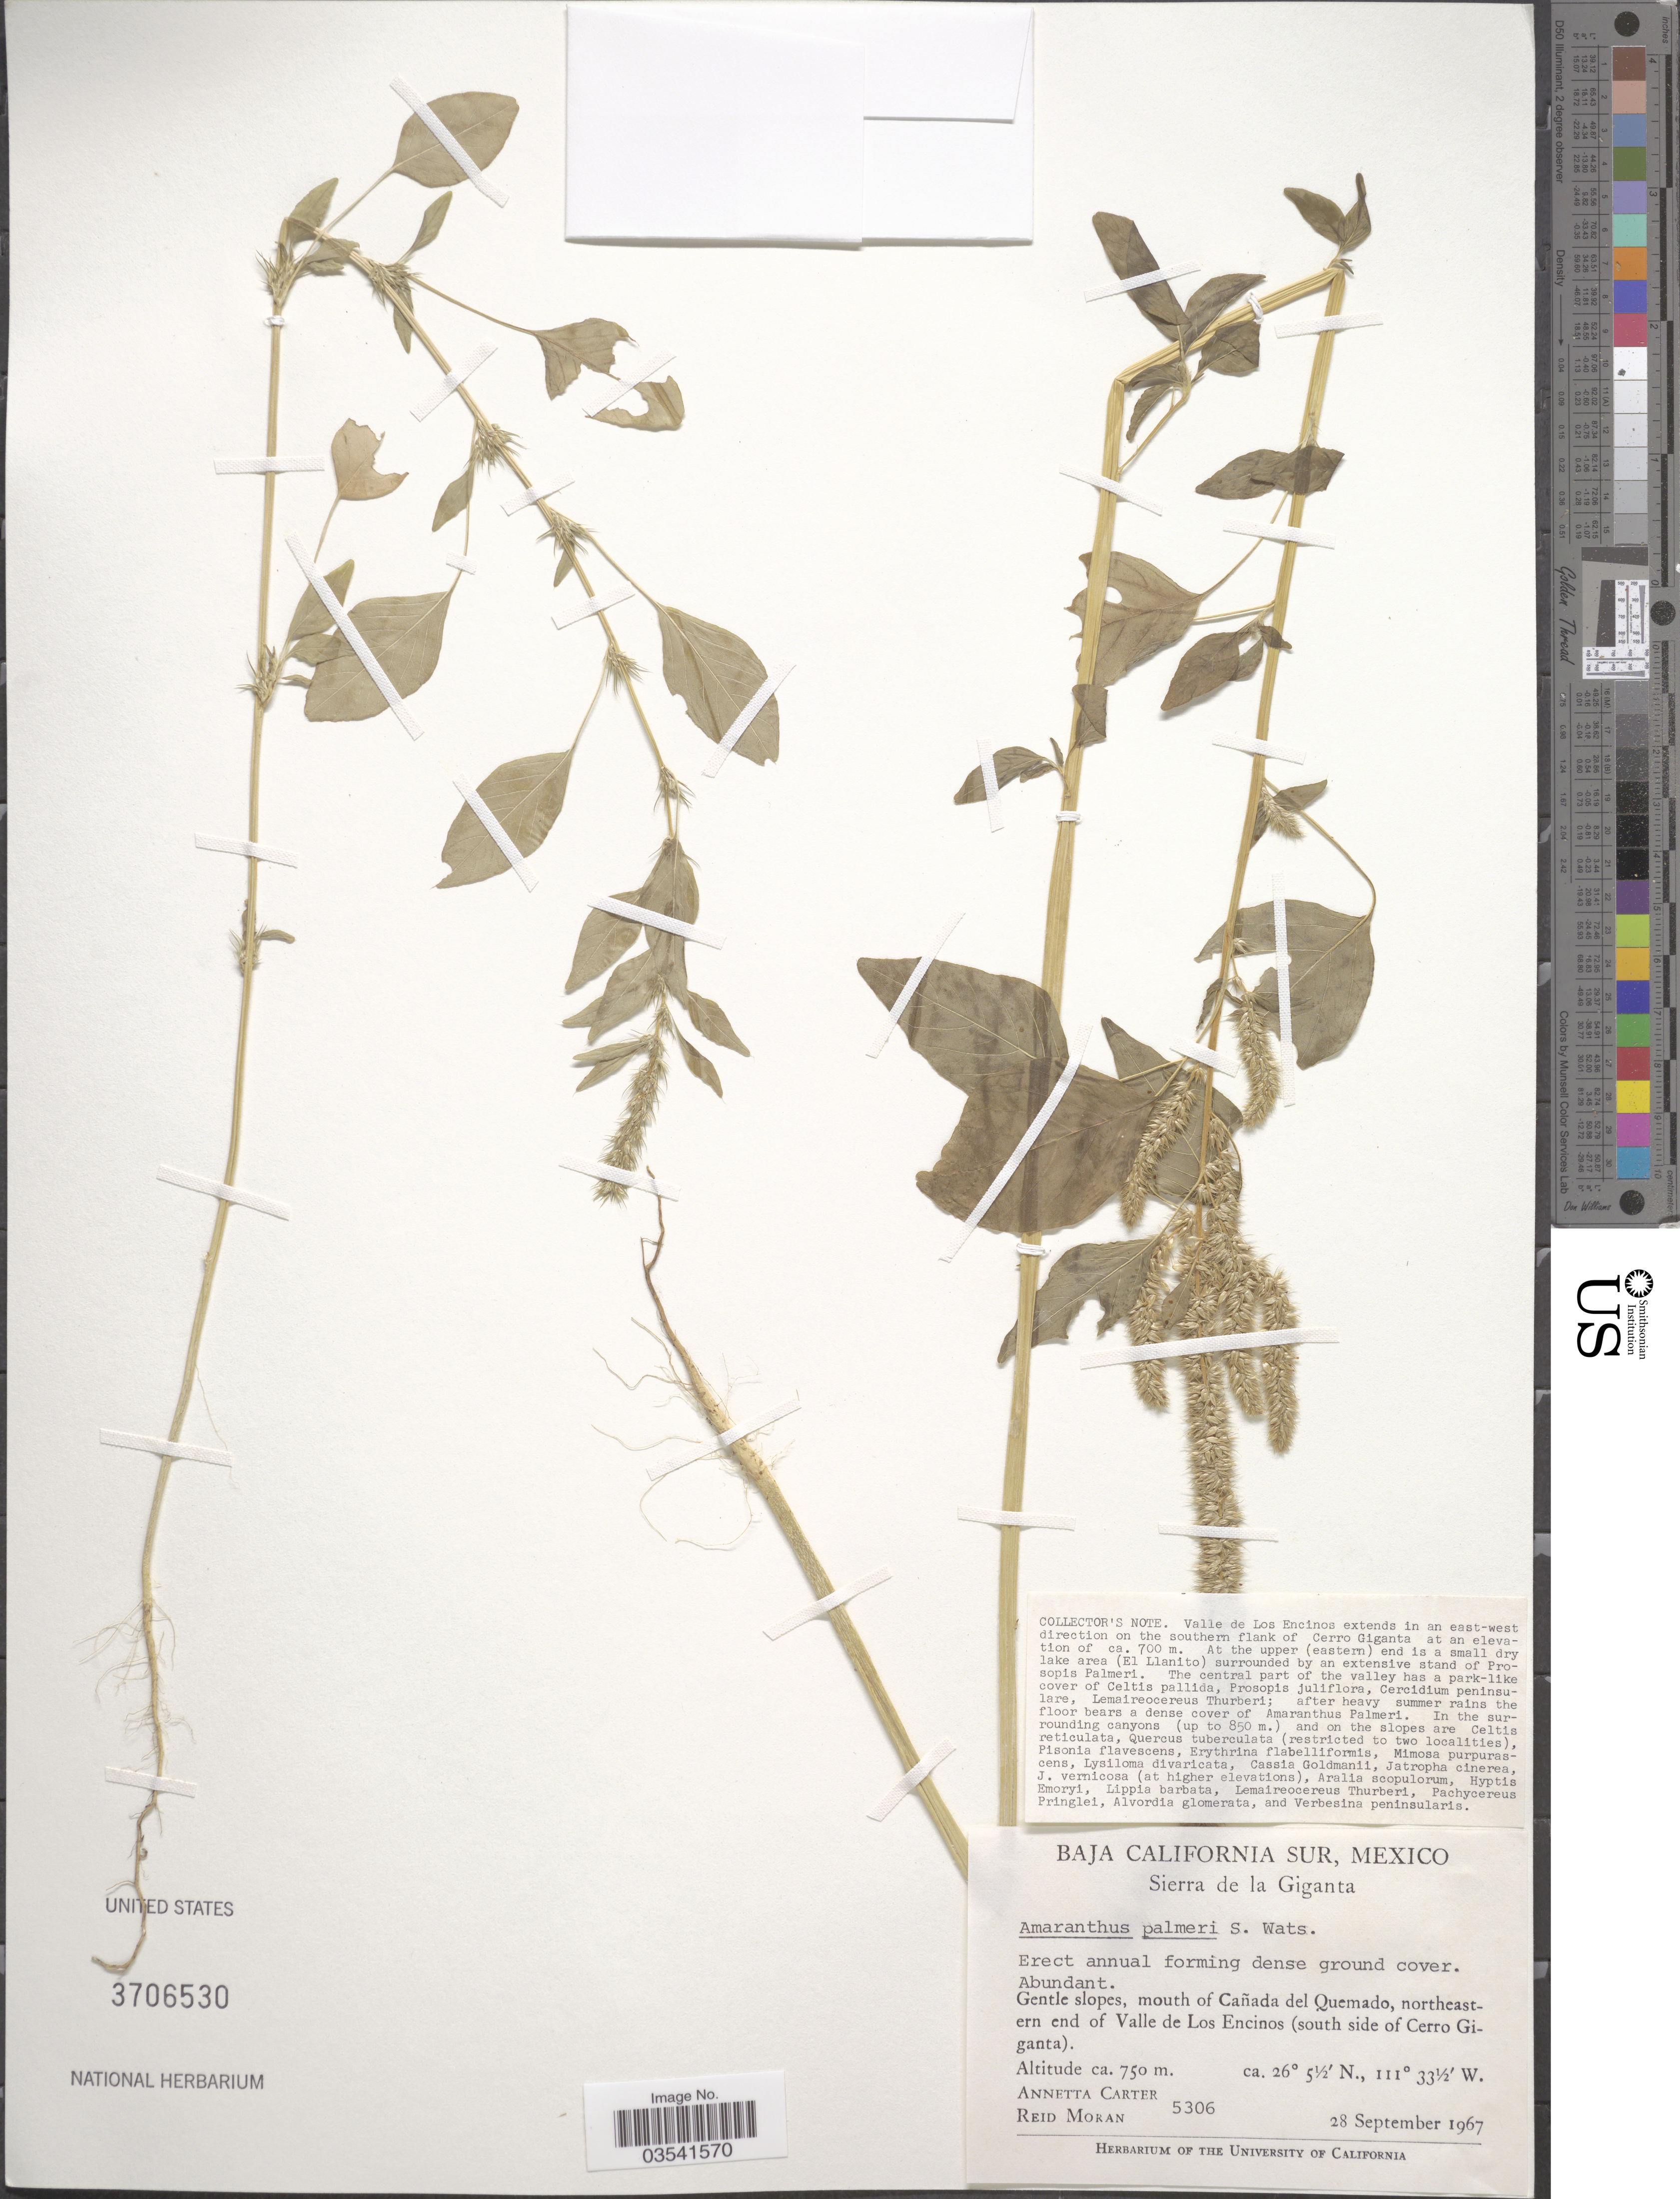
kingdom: Plantae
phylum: Tracheophyta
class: Magnoliopsida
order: Caryophyllales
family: Amaranthaceae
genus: Amaranthus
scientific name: Amaranthus palmeri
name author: S. Watson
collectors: A. Carter & R. Moran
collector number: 5306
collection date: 1967-09-28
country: Mexico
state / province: Baja California Sur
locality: Sierra de la Giganta. Gentle slopes, mouth of Cañada del Quemado, northeastern end of Valle de Los Encinos (south side of Cerro Giganta).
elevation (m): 750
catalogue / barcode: US 3706530